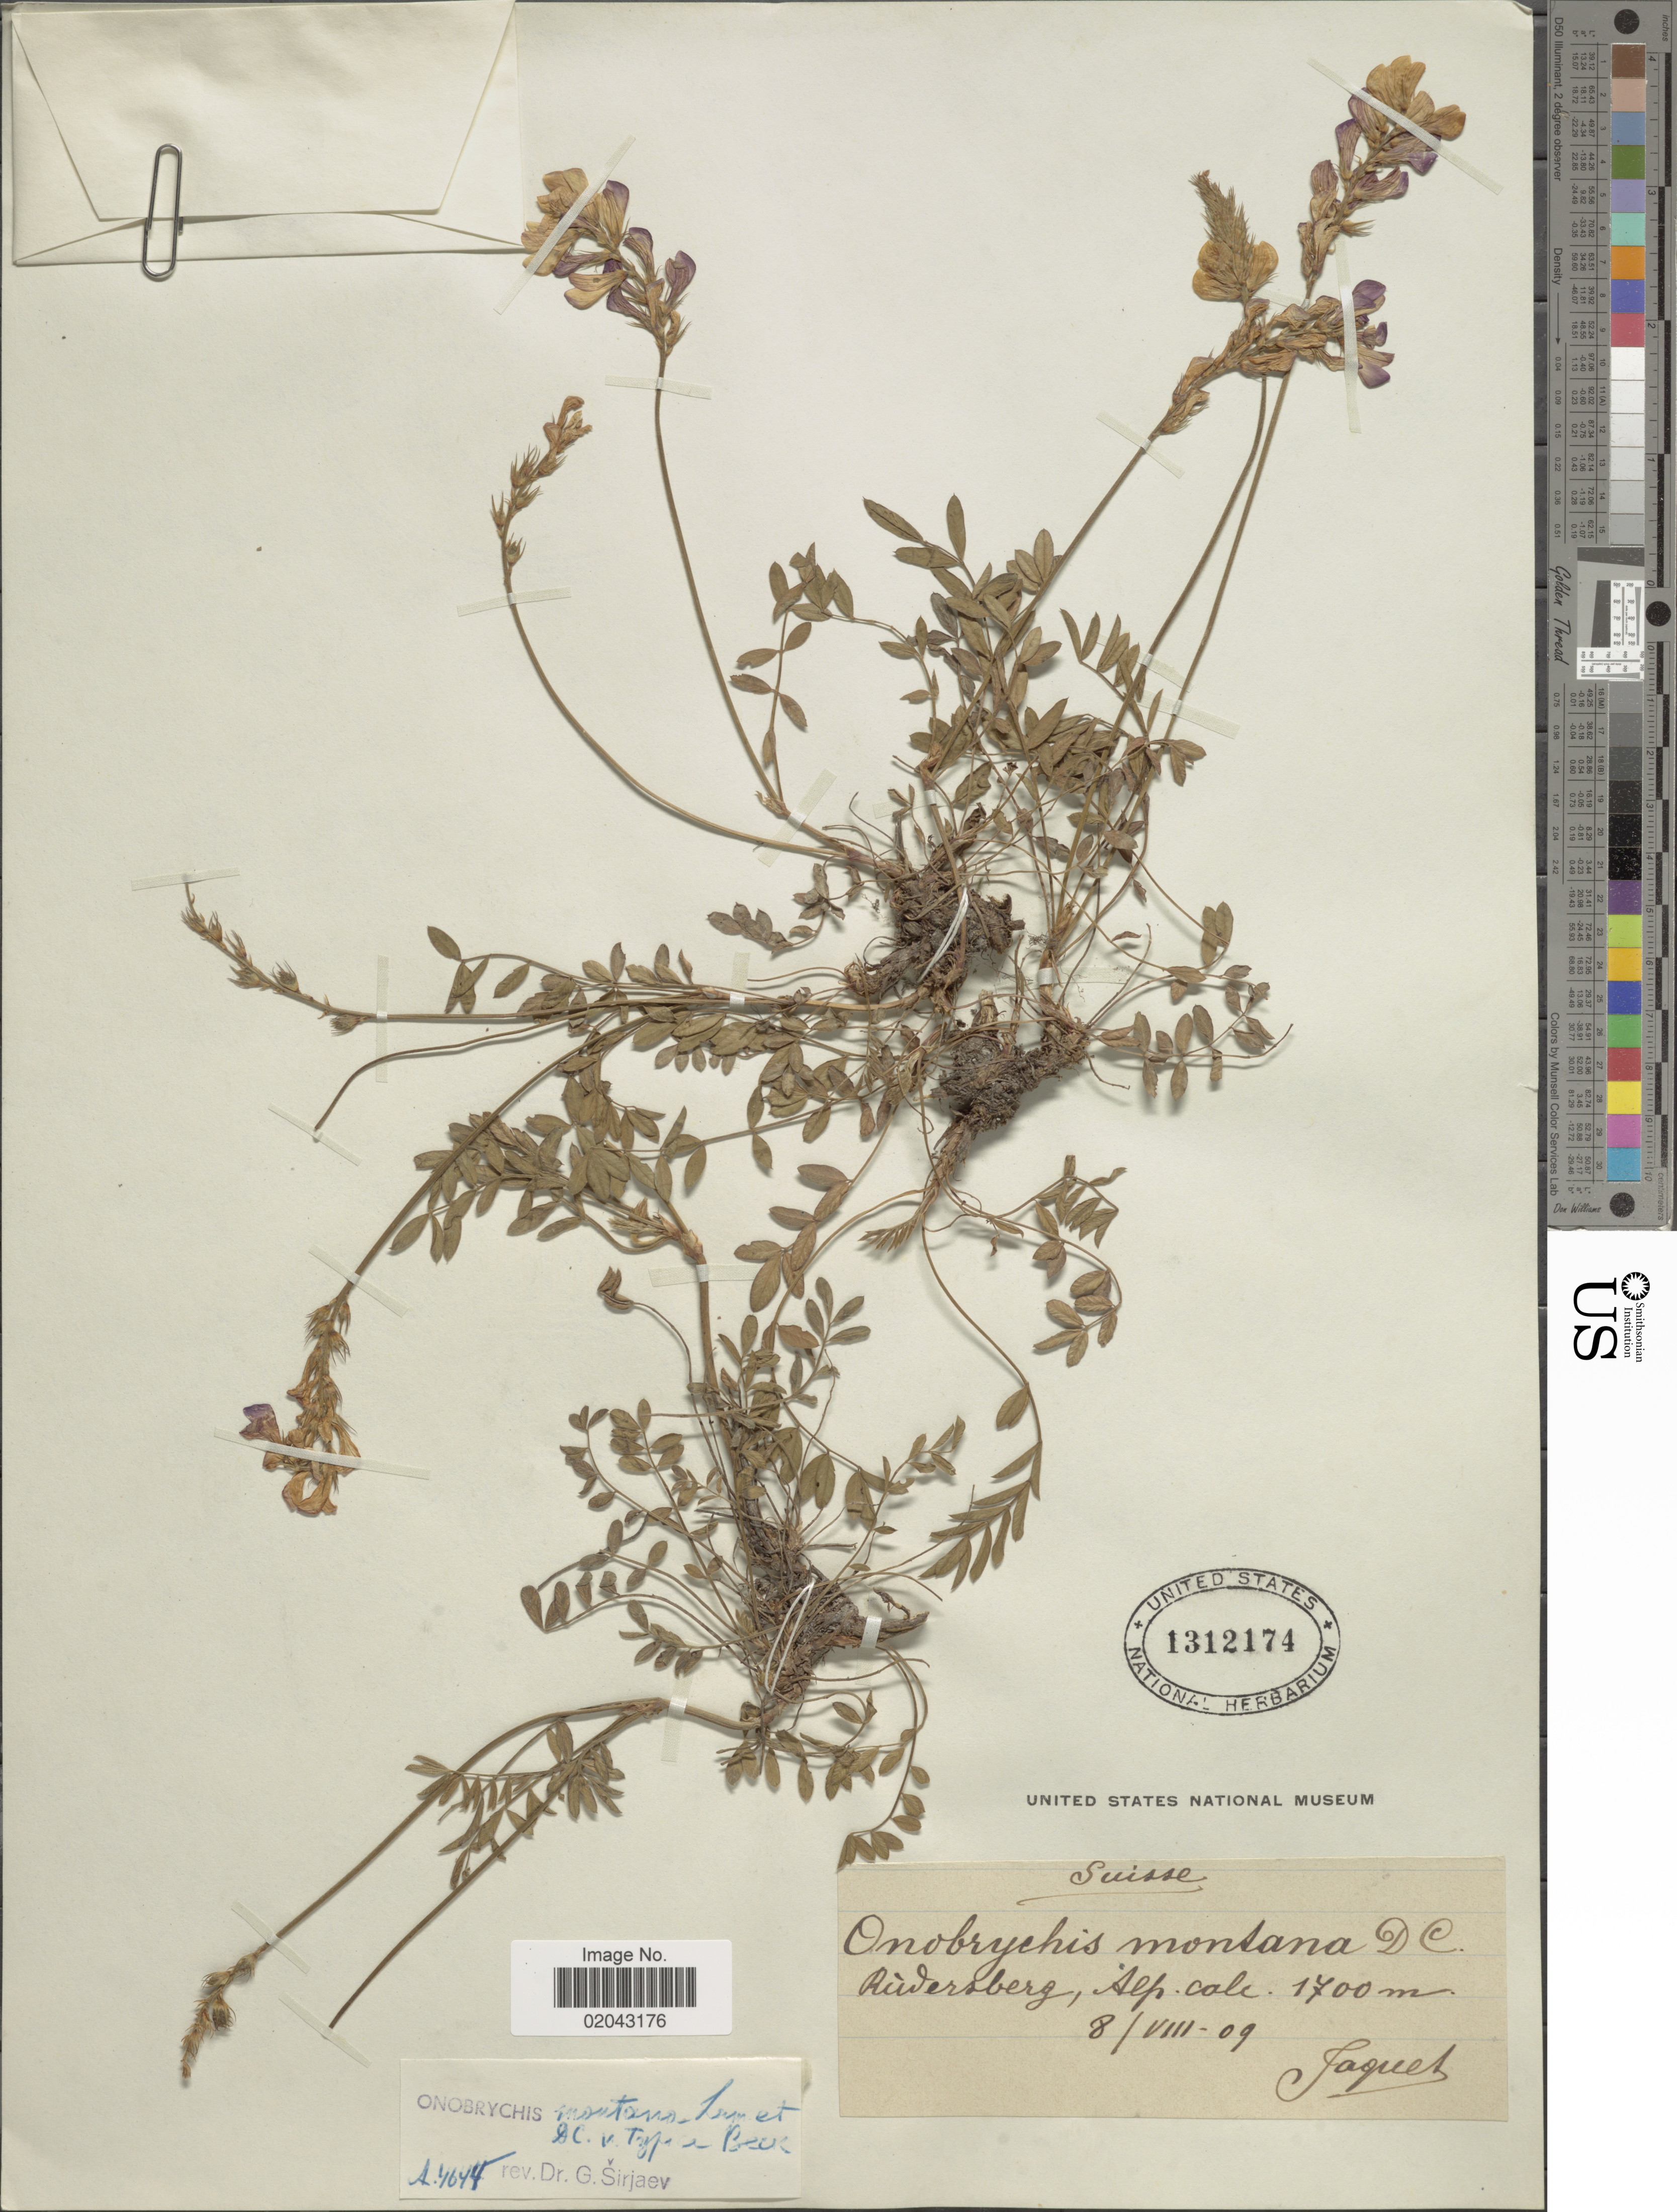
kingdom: Plantae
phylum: Tracheophyta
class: Magnoliopsida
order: Fabales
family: Fabaceae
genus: Onobrychis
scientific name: Onobrychis montana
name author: DC.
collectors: -. Jaquet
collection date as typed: Transcribed d/m/y: 8/8/9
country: Switzerland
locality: Suisse, Rudersber, Alp. calc.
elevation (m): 1700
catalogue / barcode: US 1312174